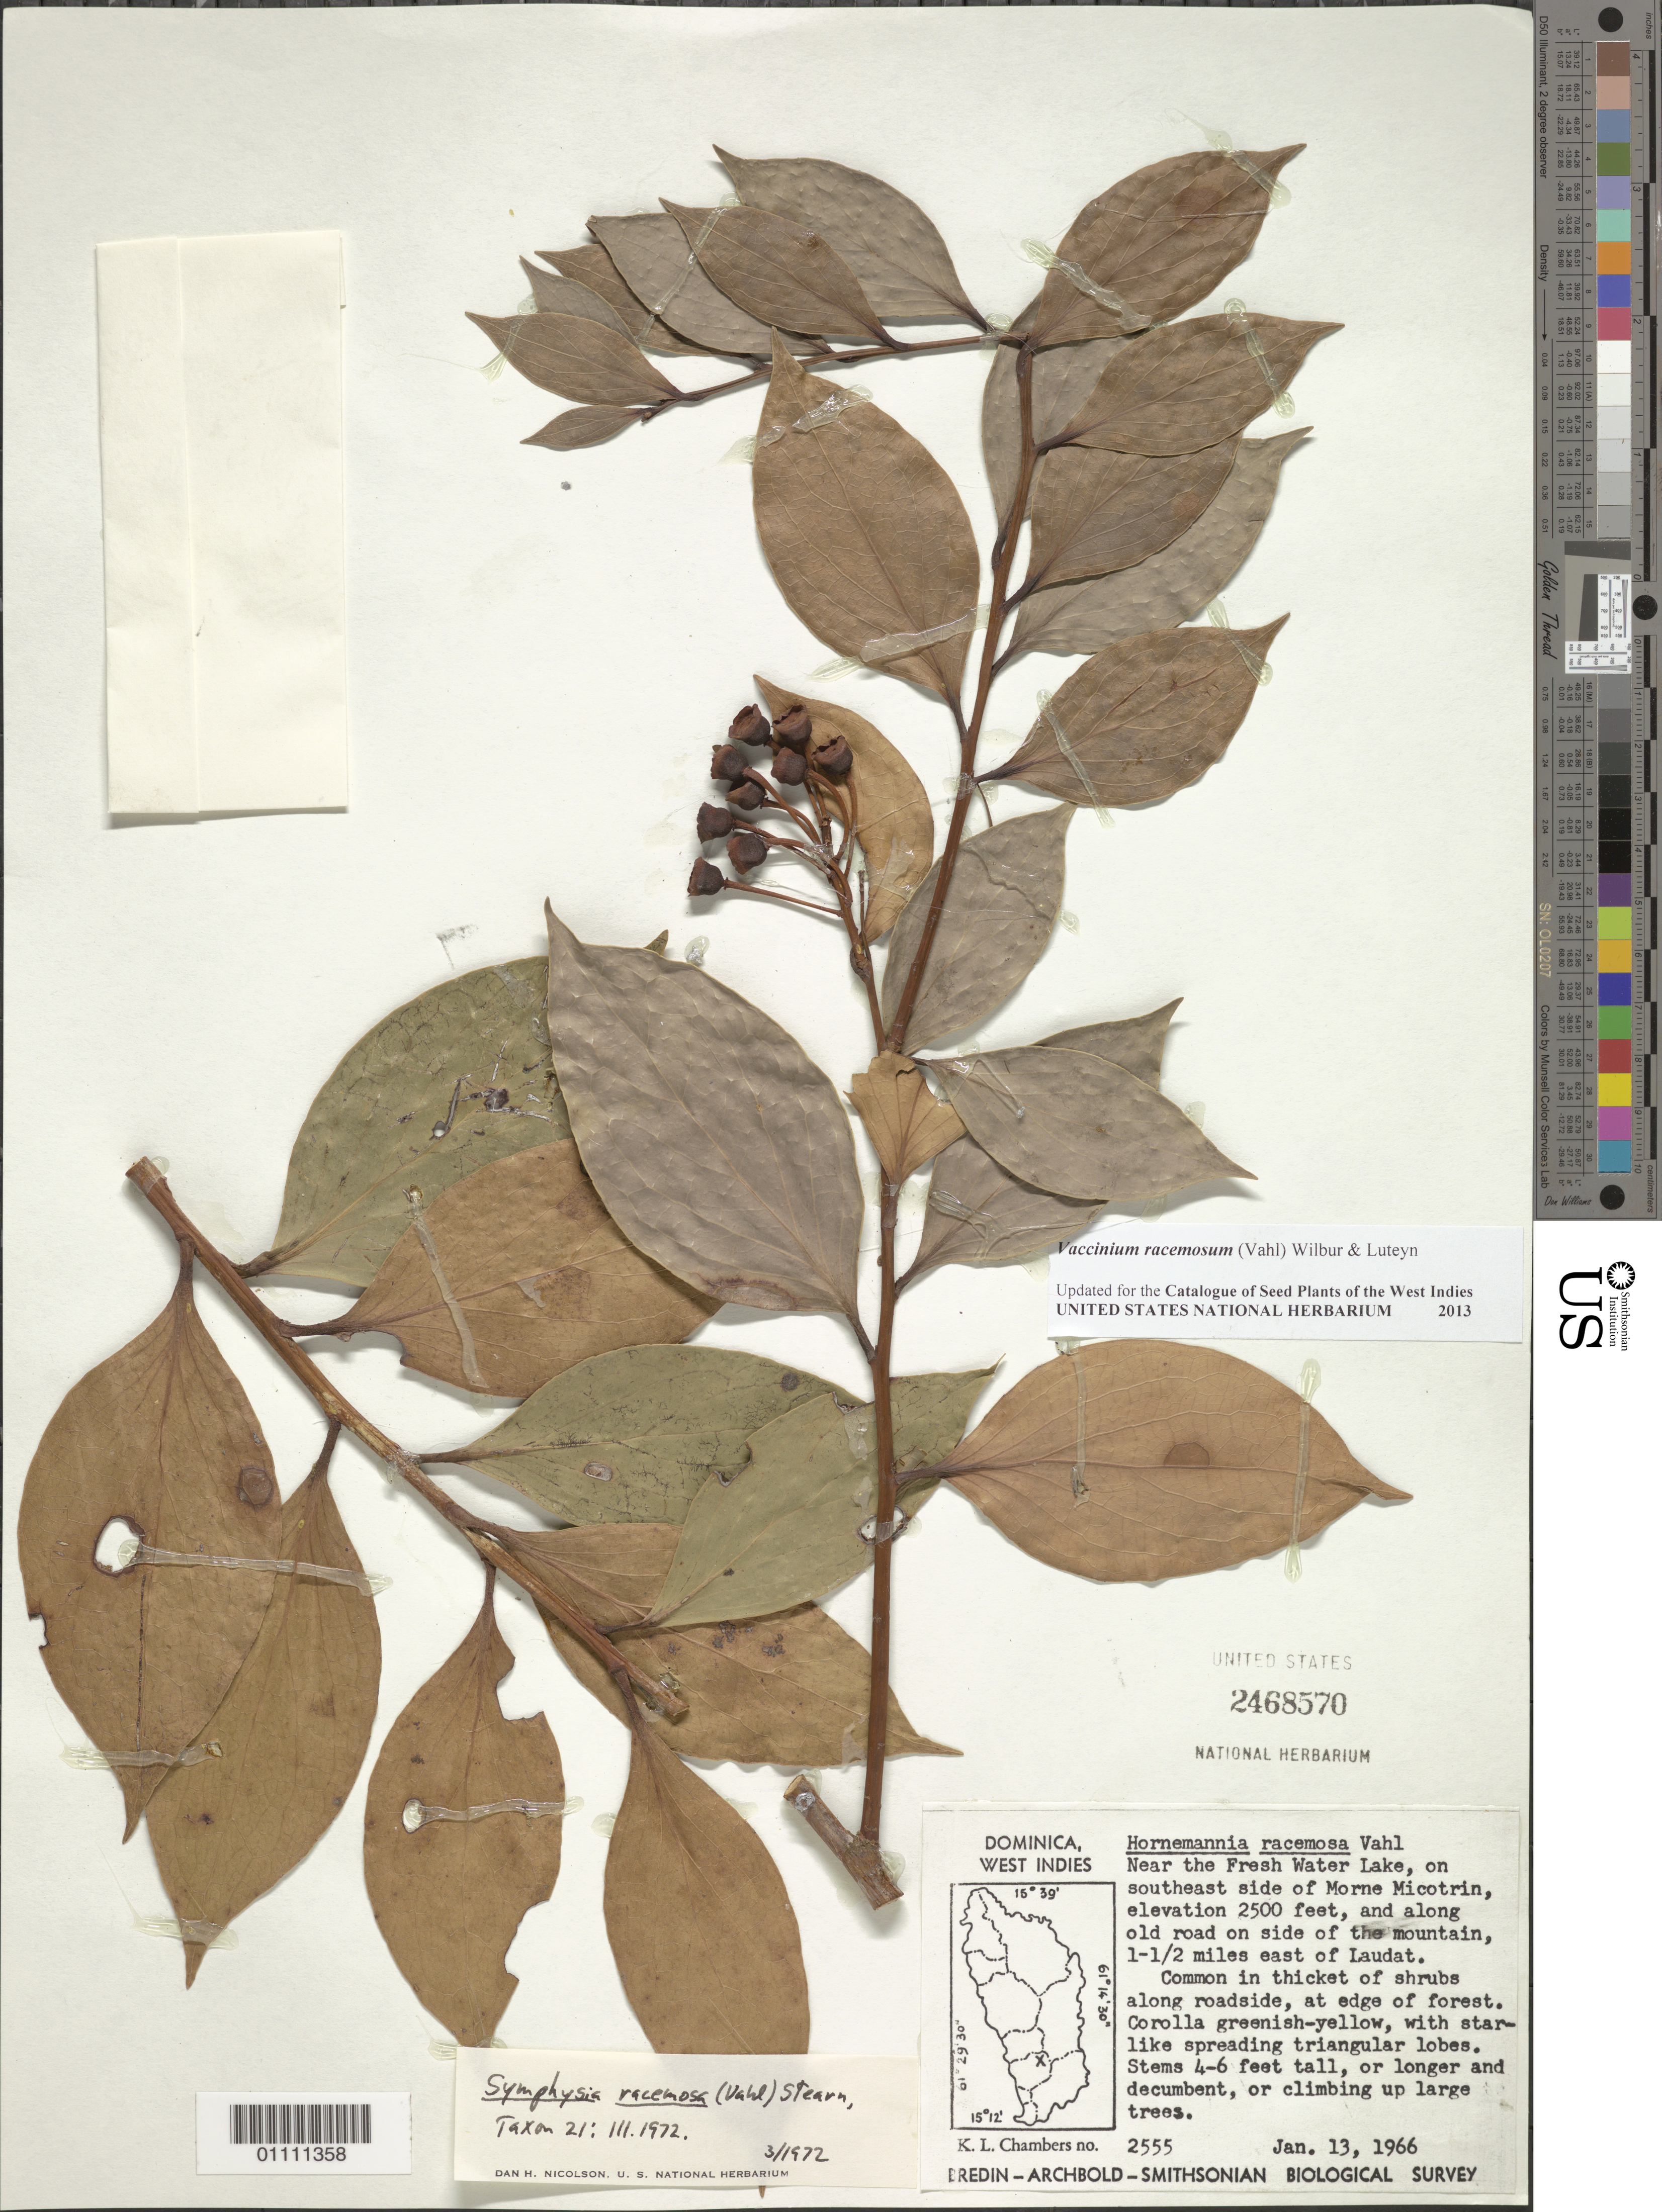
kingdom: Plantae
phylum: Tracheophyta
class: Magnoliopsida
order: Ericales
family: Ericaceae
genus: Vaccinium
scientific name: Vaccinium racemosum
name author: (Vahl) Wilbur & Luteyn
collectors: K. L. Chambers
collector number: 2555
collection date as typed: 13 Jan 1966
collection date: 1966-01-13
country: Dominica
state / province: St. George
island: Dominica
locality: Near the Fresh Water Lake, on SE side of Morne Micotrin, and along old road on side of the mountain, 1.5 miles E of Laudat.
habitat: Common in thicket of shrubs along roadside at edge of forest.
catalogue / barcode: US 2468570